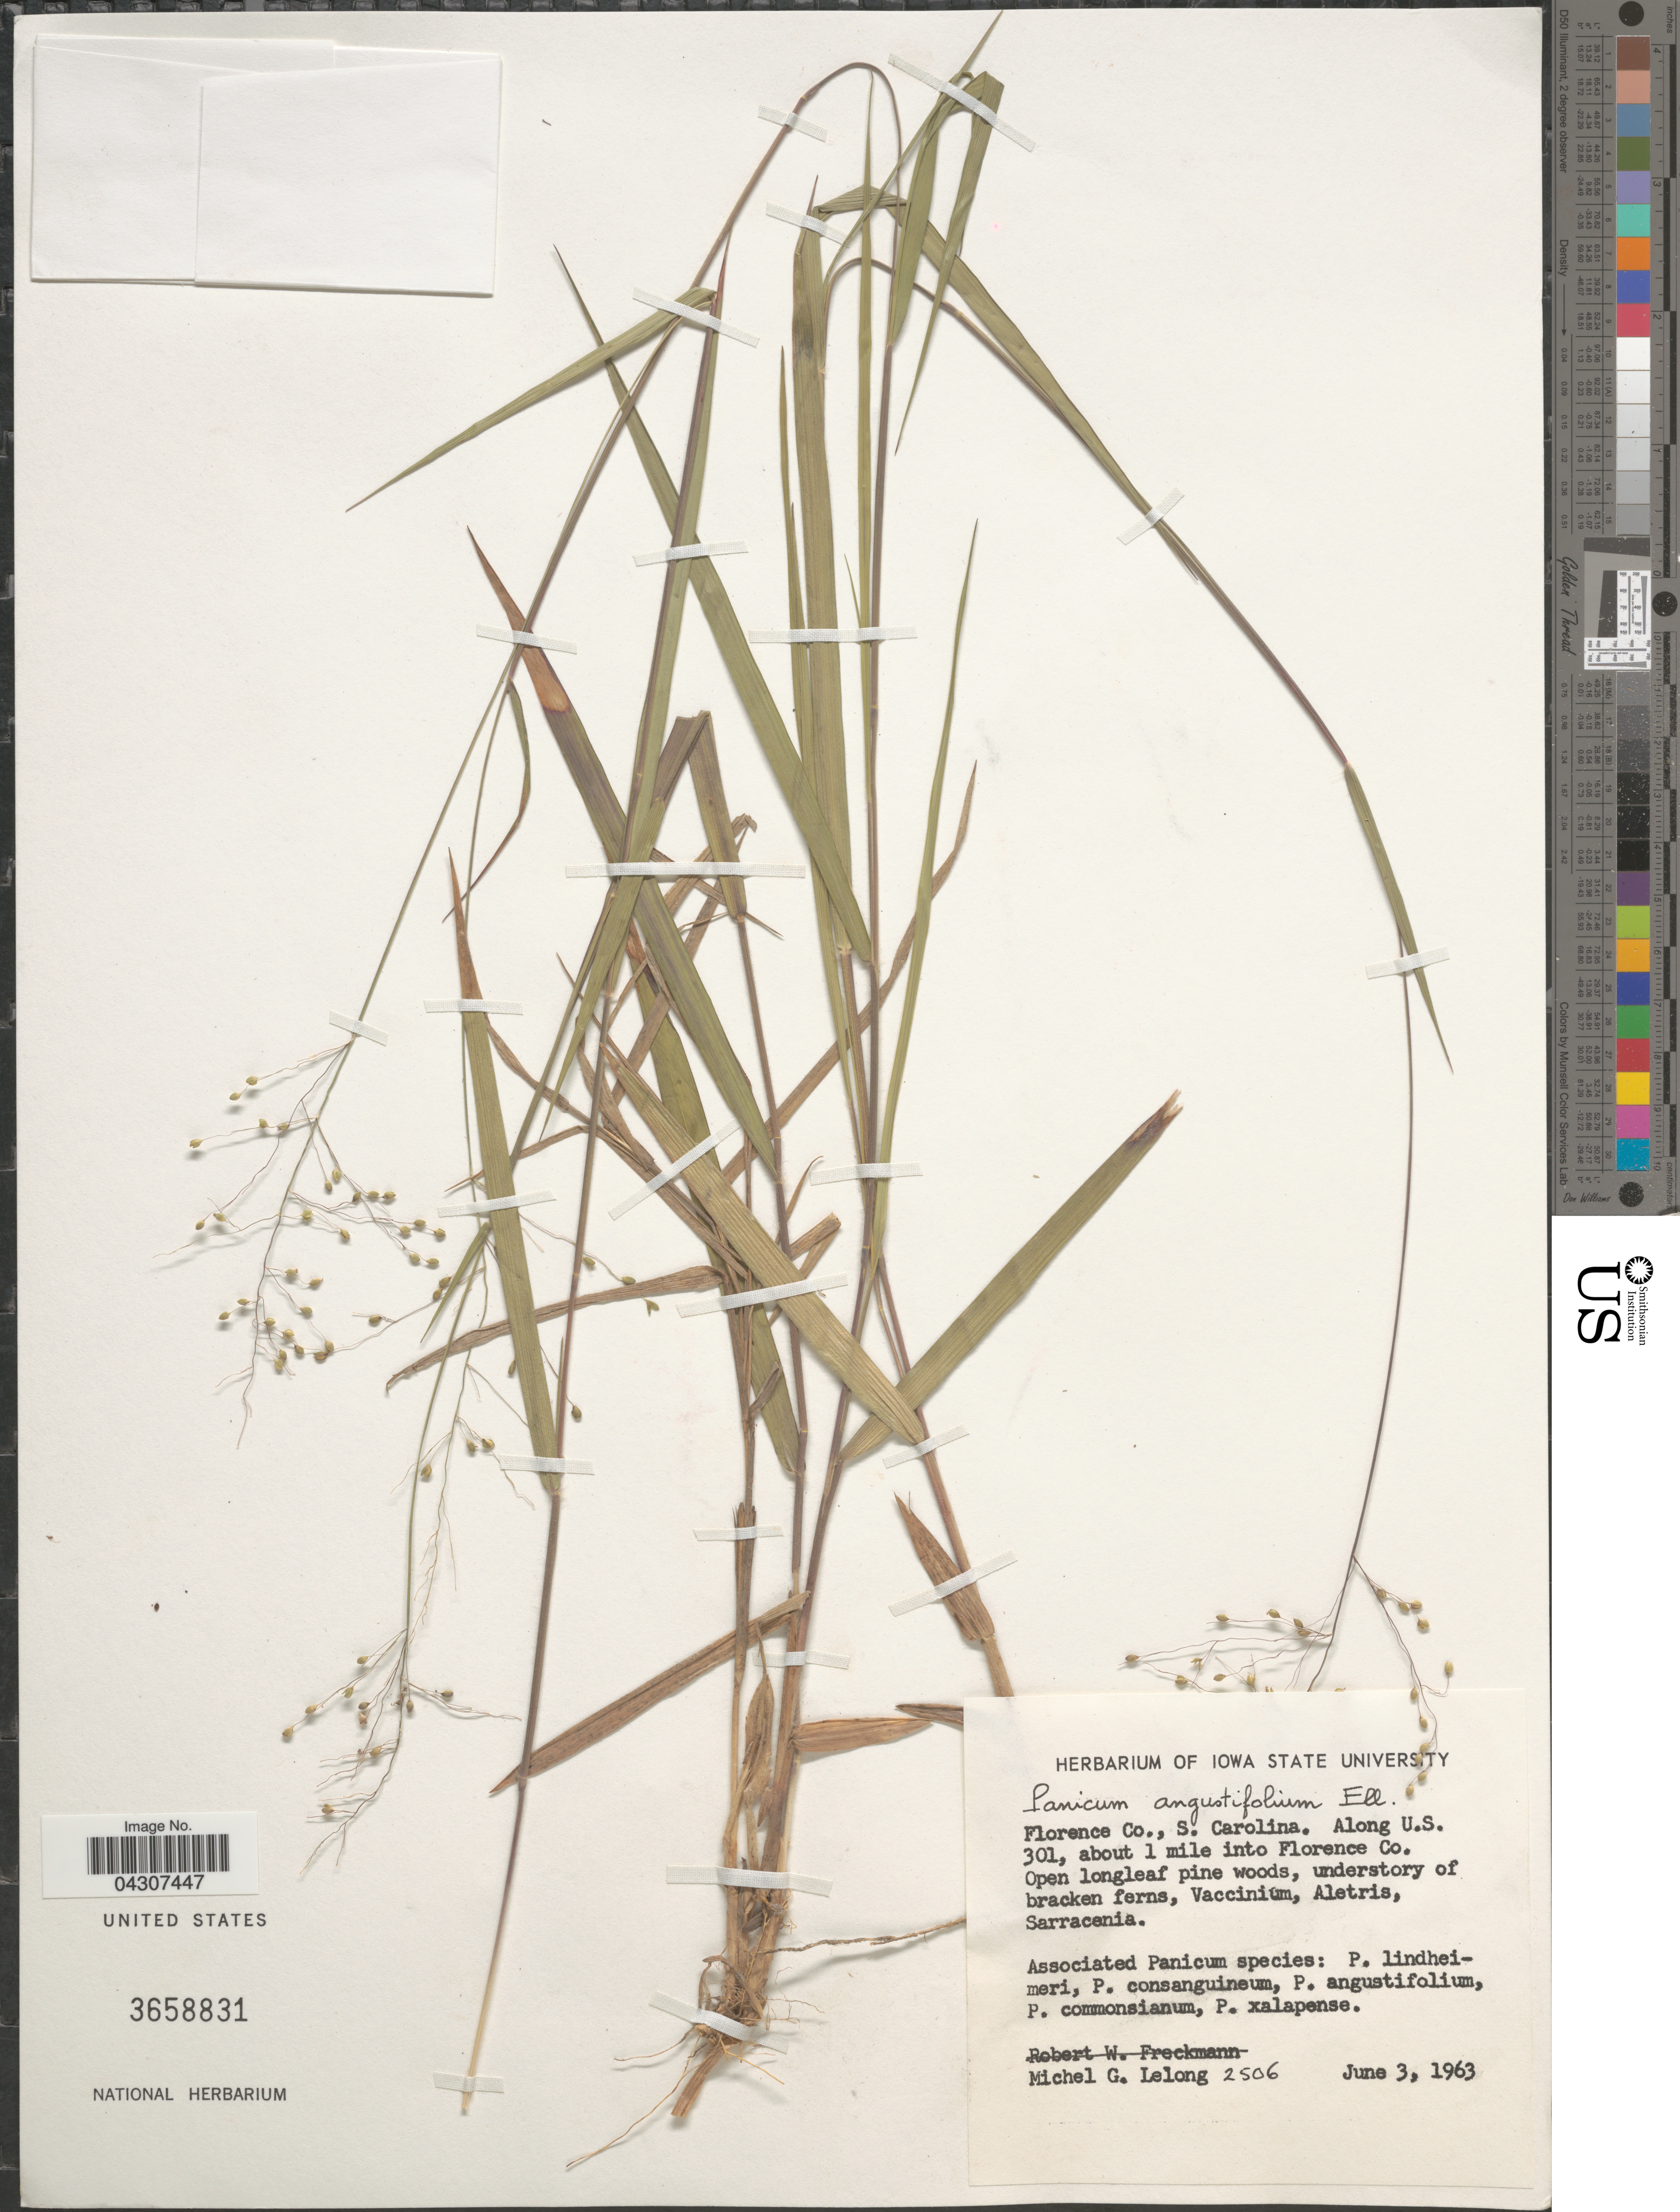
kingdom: Plantae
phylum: Tracheophyta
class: Liliopsida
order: Poales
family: Poaceae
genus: Dichanthelium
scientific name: Dichanthelium aciculare var. ramosum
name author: (Griseb.) Davidse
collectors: M. Lelong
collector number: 2506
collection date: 1963-06-03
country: United States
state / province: South Carolina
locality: Florence Co. Along U.S. 301, about 1 mile into Florence Co. Open longleaf pine woods.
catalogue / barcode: US 3658831